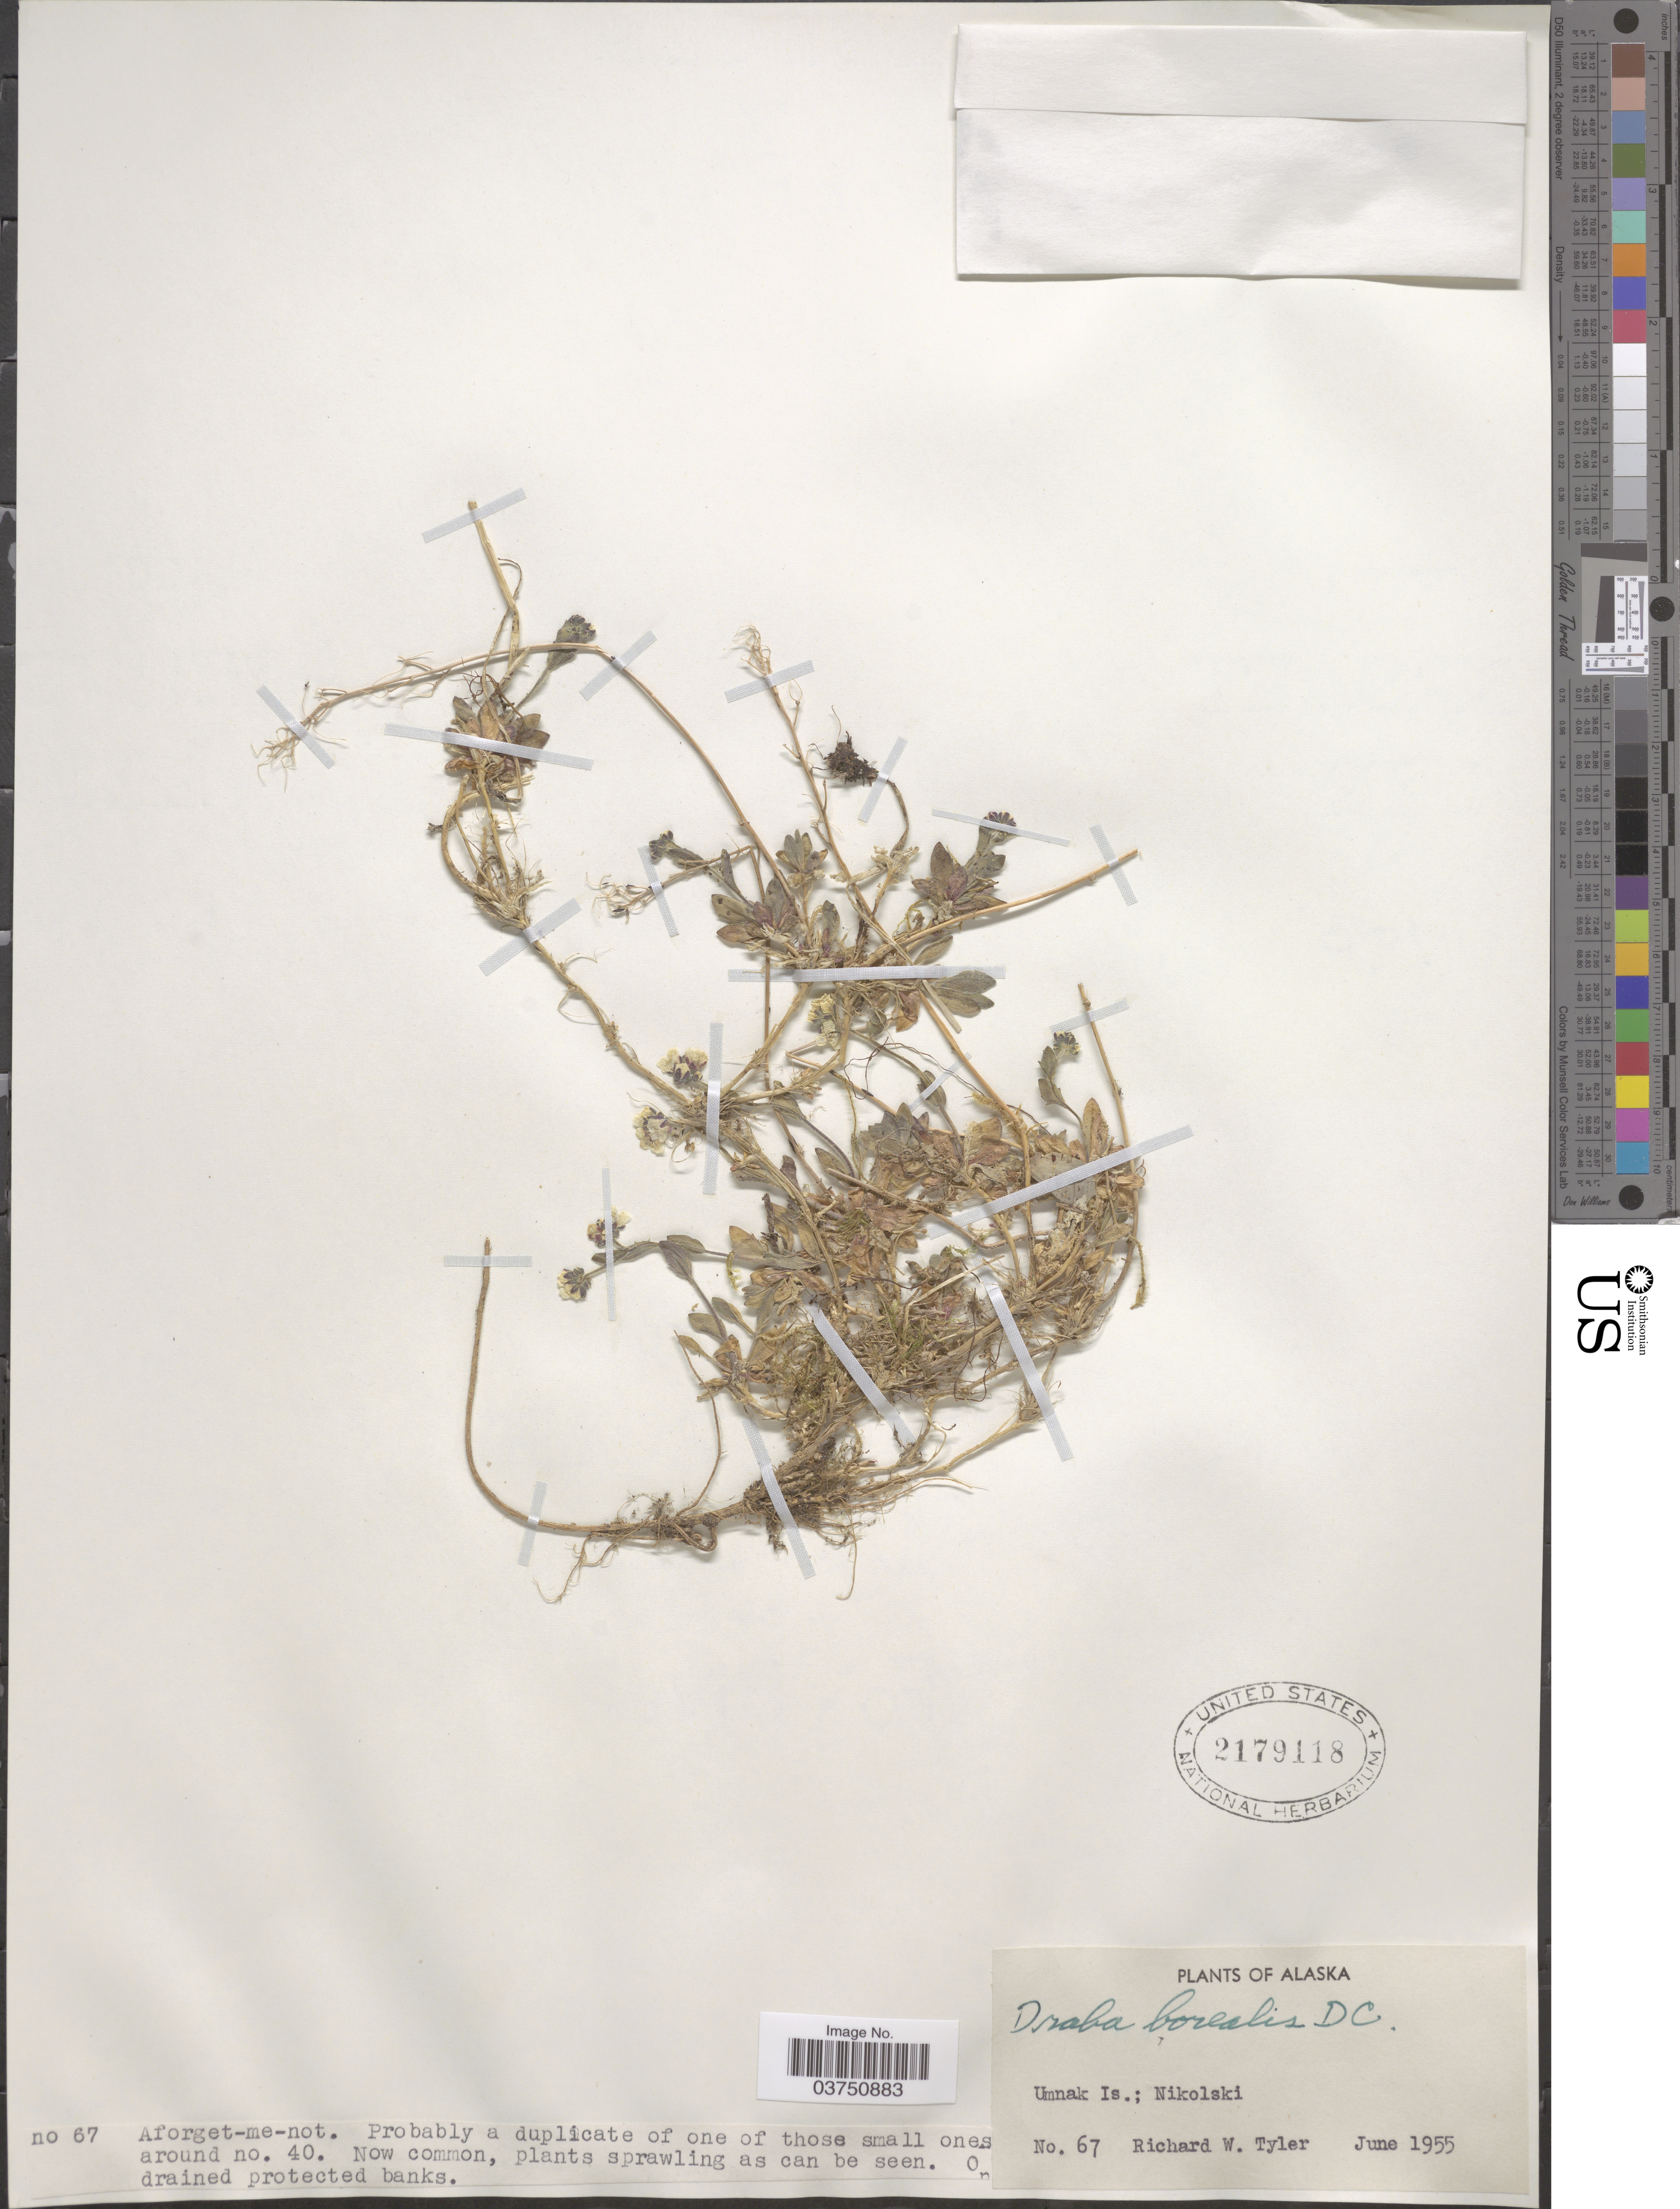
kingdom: Plantae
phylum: Tracheophyta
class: Magnoliopsida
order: Brassicales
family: Brassicaceae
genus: Draba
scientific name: Draba borealis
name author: DC.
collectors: R. Tyler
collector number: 67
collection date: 1955-06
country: United States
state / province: Alaska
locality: Umnak Is.; Nikolski.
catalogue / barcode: US 2179118